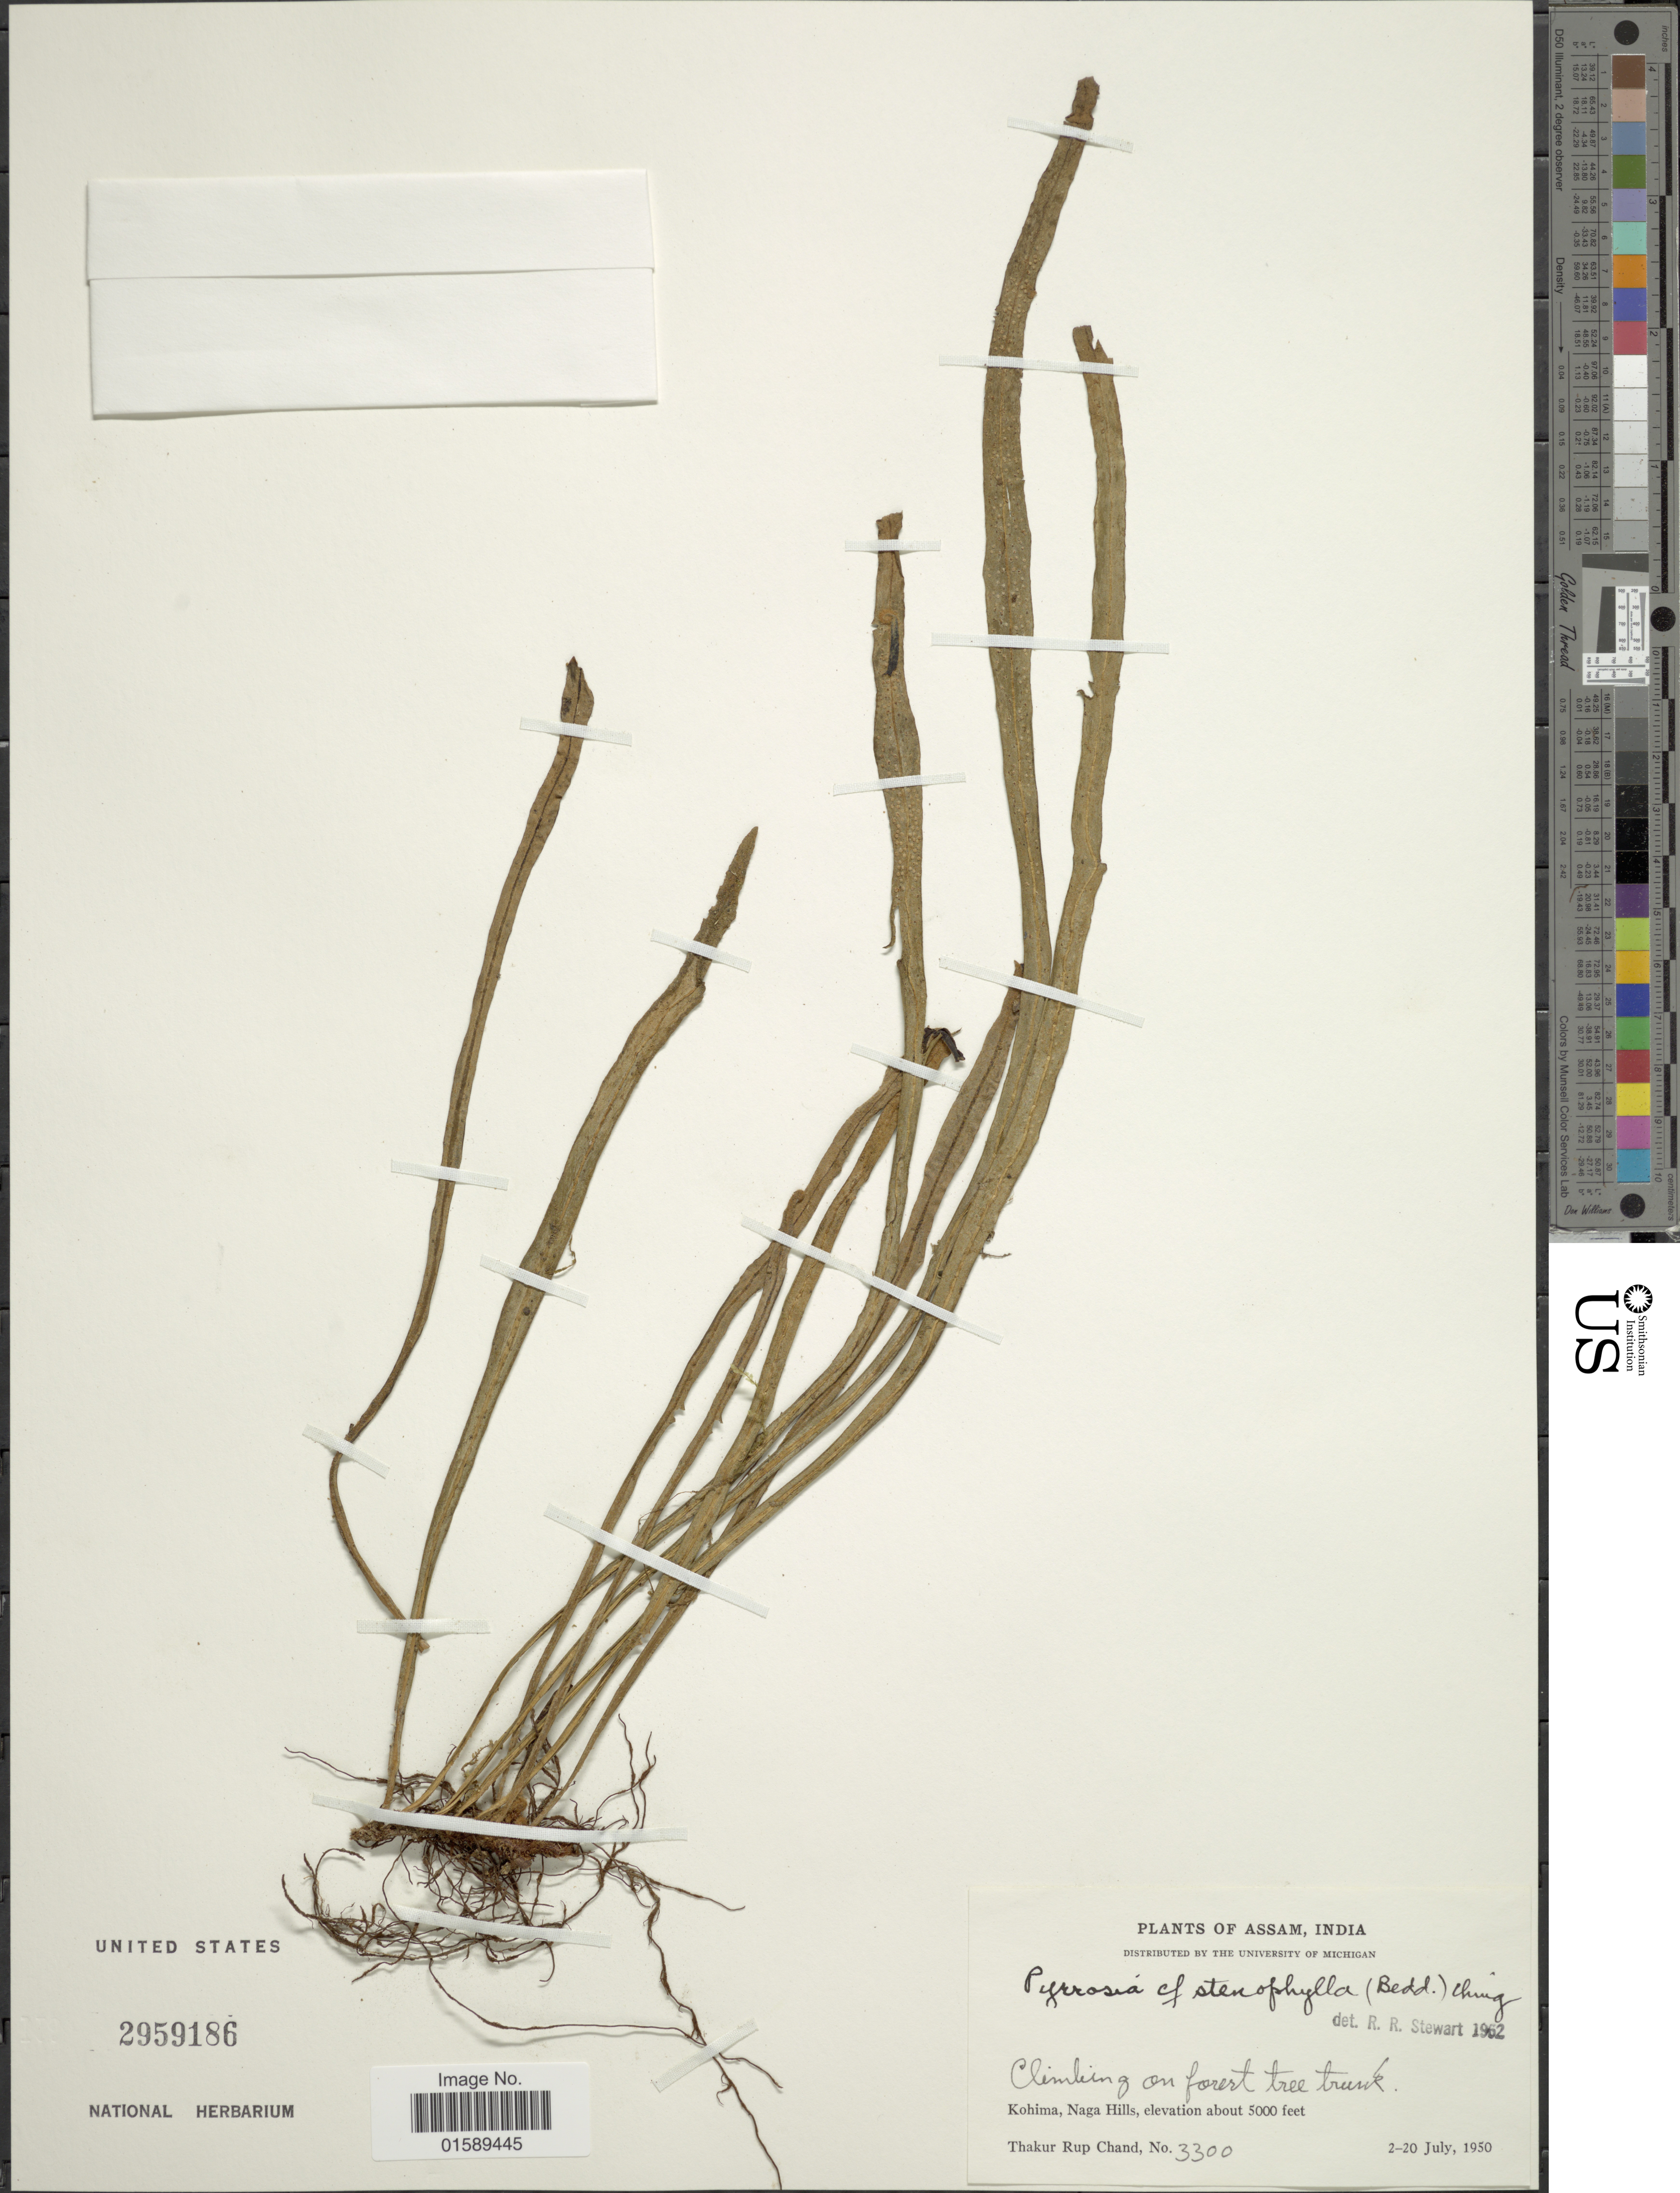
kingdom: Plantae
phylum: Tracheophyta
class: Polypodiopsida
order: Polypodiales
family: Polypodiaceae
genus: Pyrrosia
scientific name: Pyrrosia stenophylla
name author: (Bedd.) Ching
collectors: T. R. Chand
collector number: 3300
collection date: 1950-07-02/1950-07-20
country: India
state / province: Assam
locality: Assam, India. Kohima, Naga Hlls.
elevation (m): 1524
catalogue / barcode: US 2959186